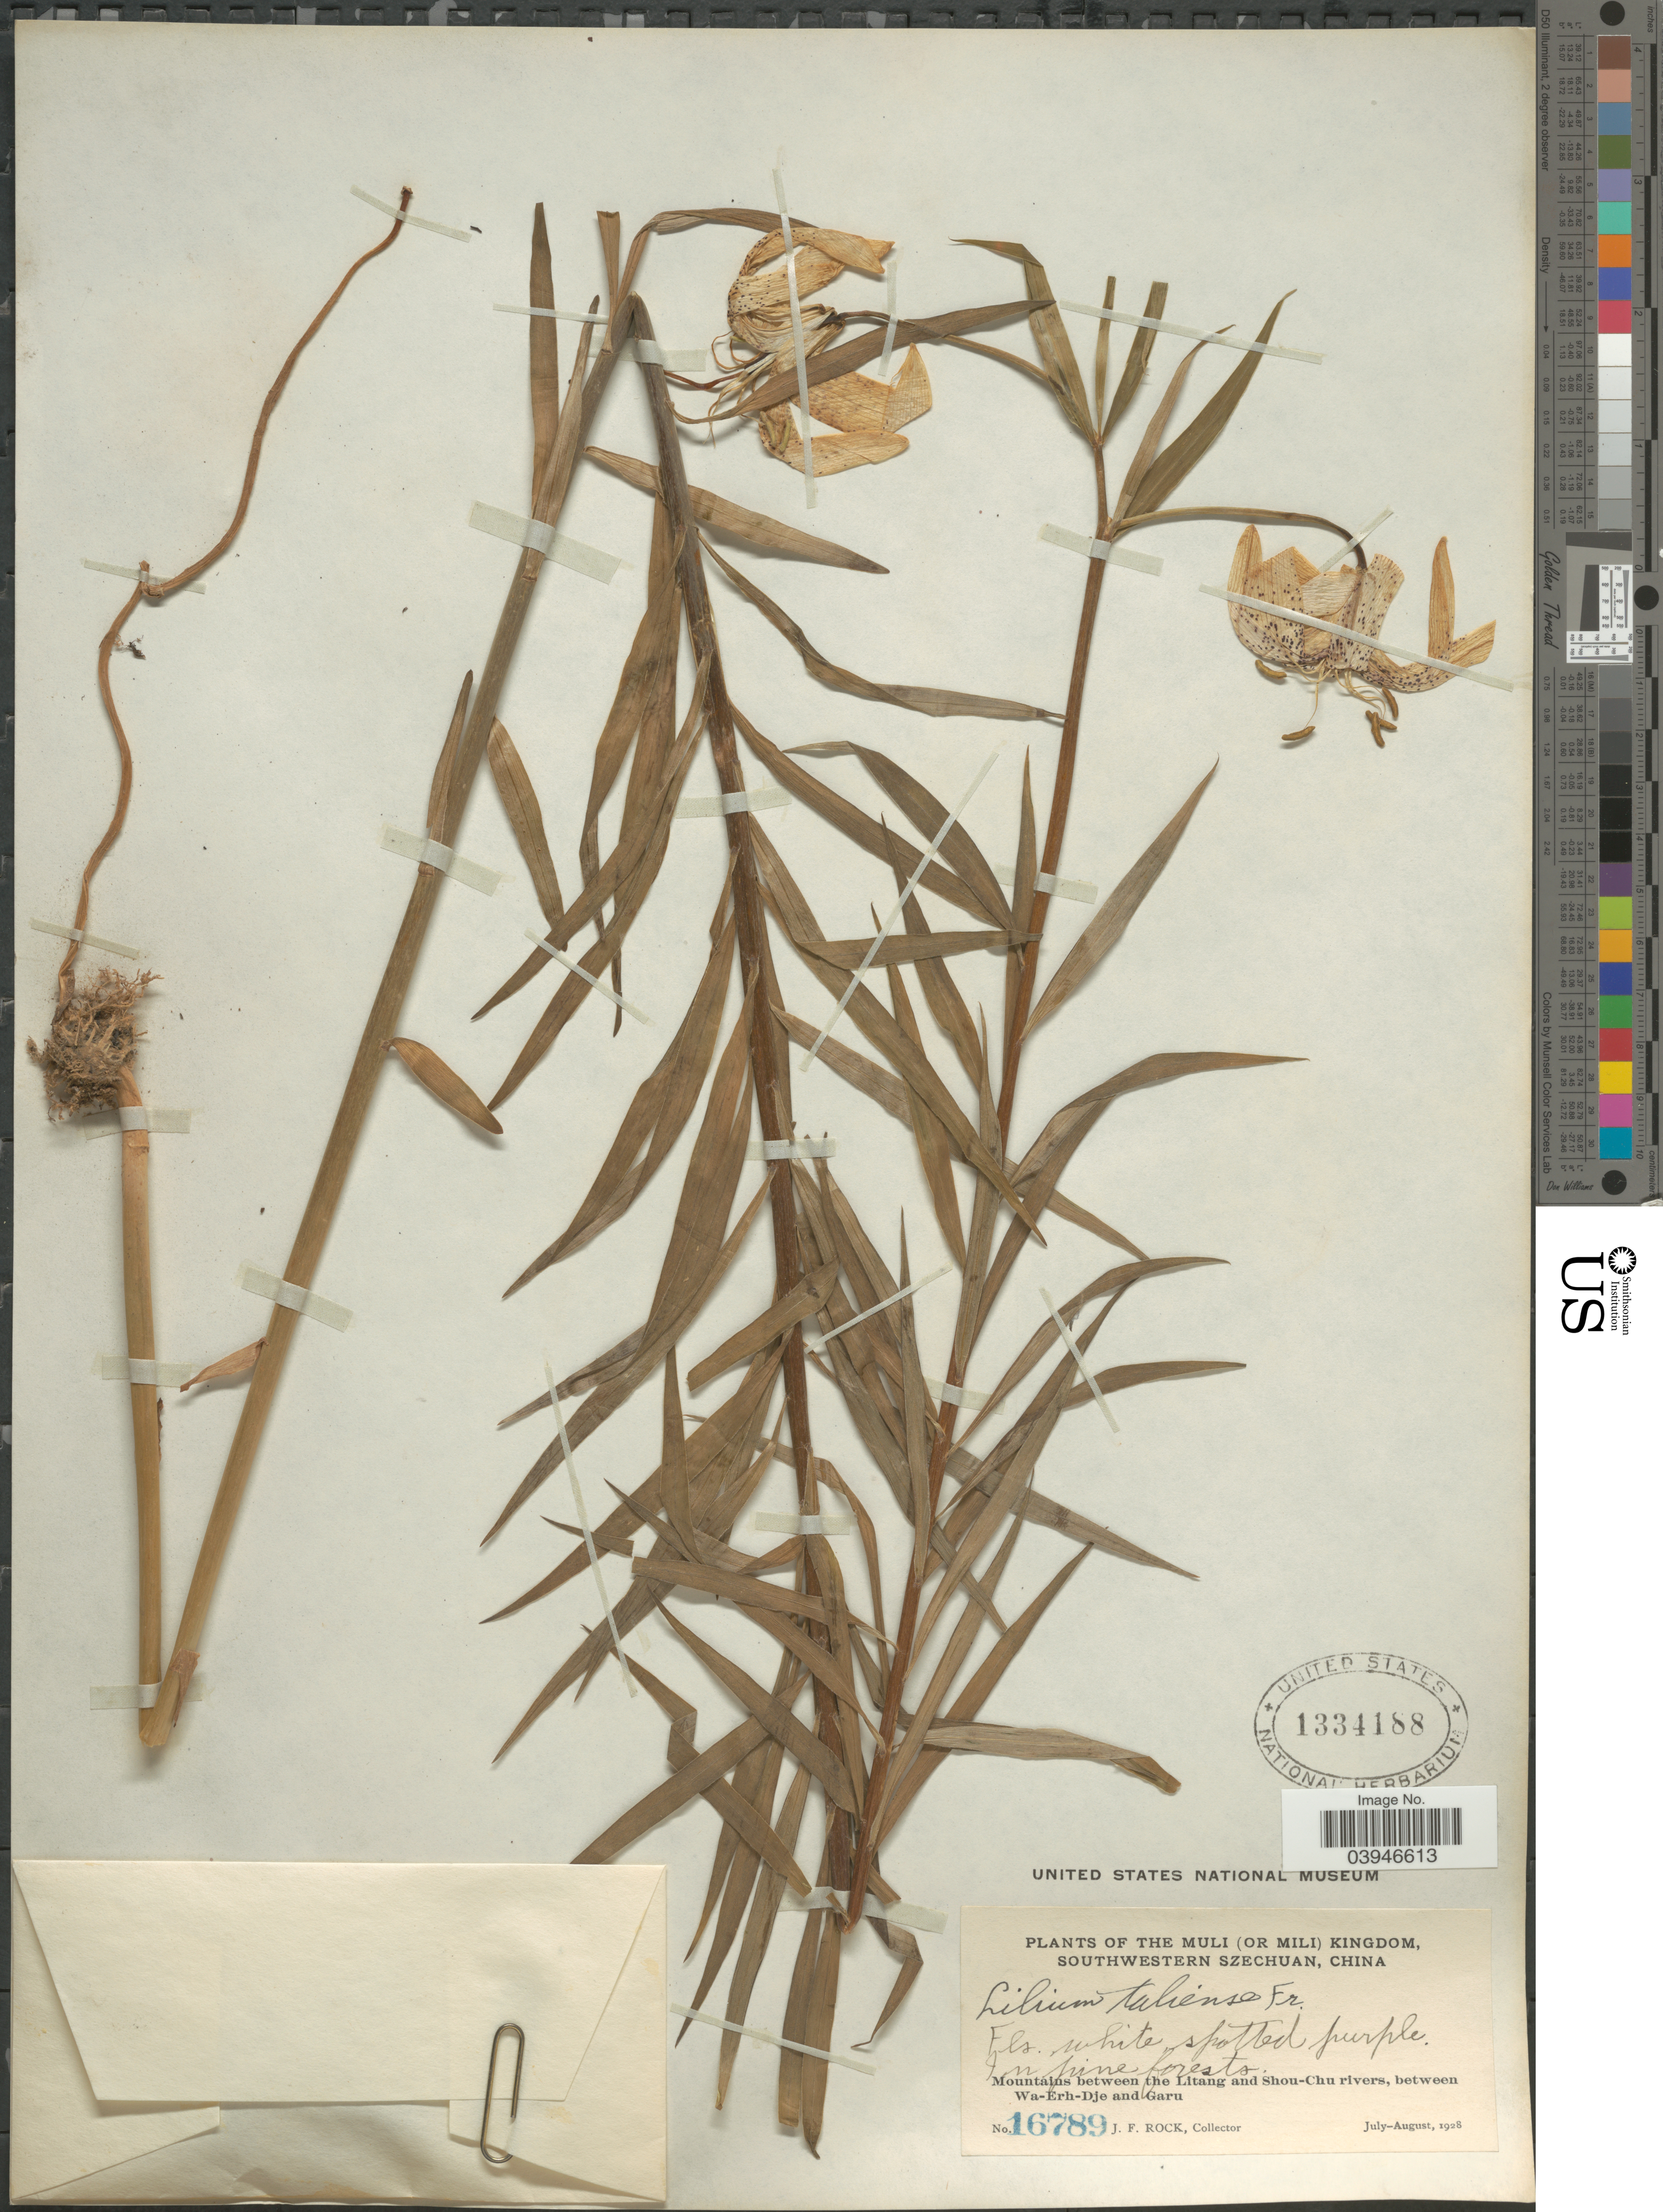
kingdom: Plantae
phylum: Tracheophyta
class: Liliopsida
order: Liliales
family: Liliaceae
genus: Lilium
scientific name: Lilium taliense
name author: Franch.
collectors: J. Rock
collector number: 16789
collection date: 1928-07/1928-08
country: China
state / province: Sichuan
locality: The Muli (or Mili) Kingdom, Southwestern Szechuan. In pine forests, Mountains between the Litang and Shou-Chu rivers, between Wa-Erh-Dje and Garu.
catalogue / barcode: US 1334188